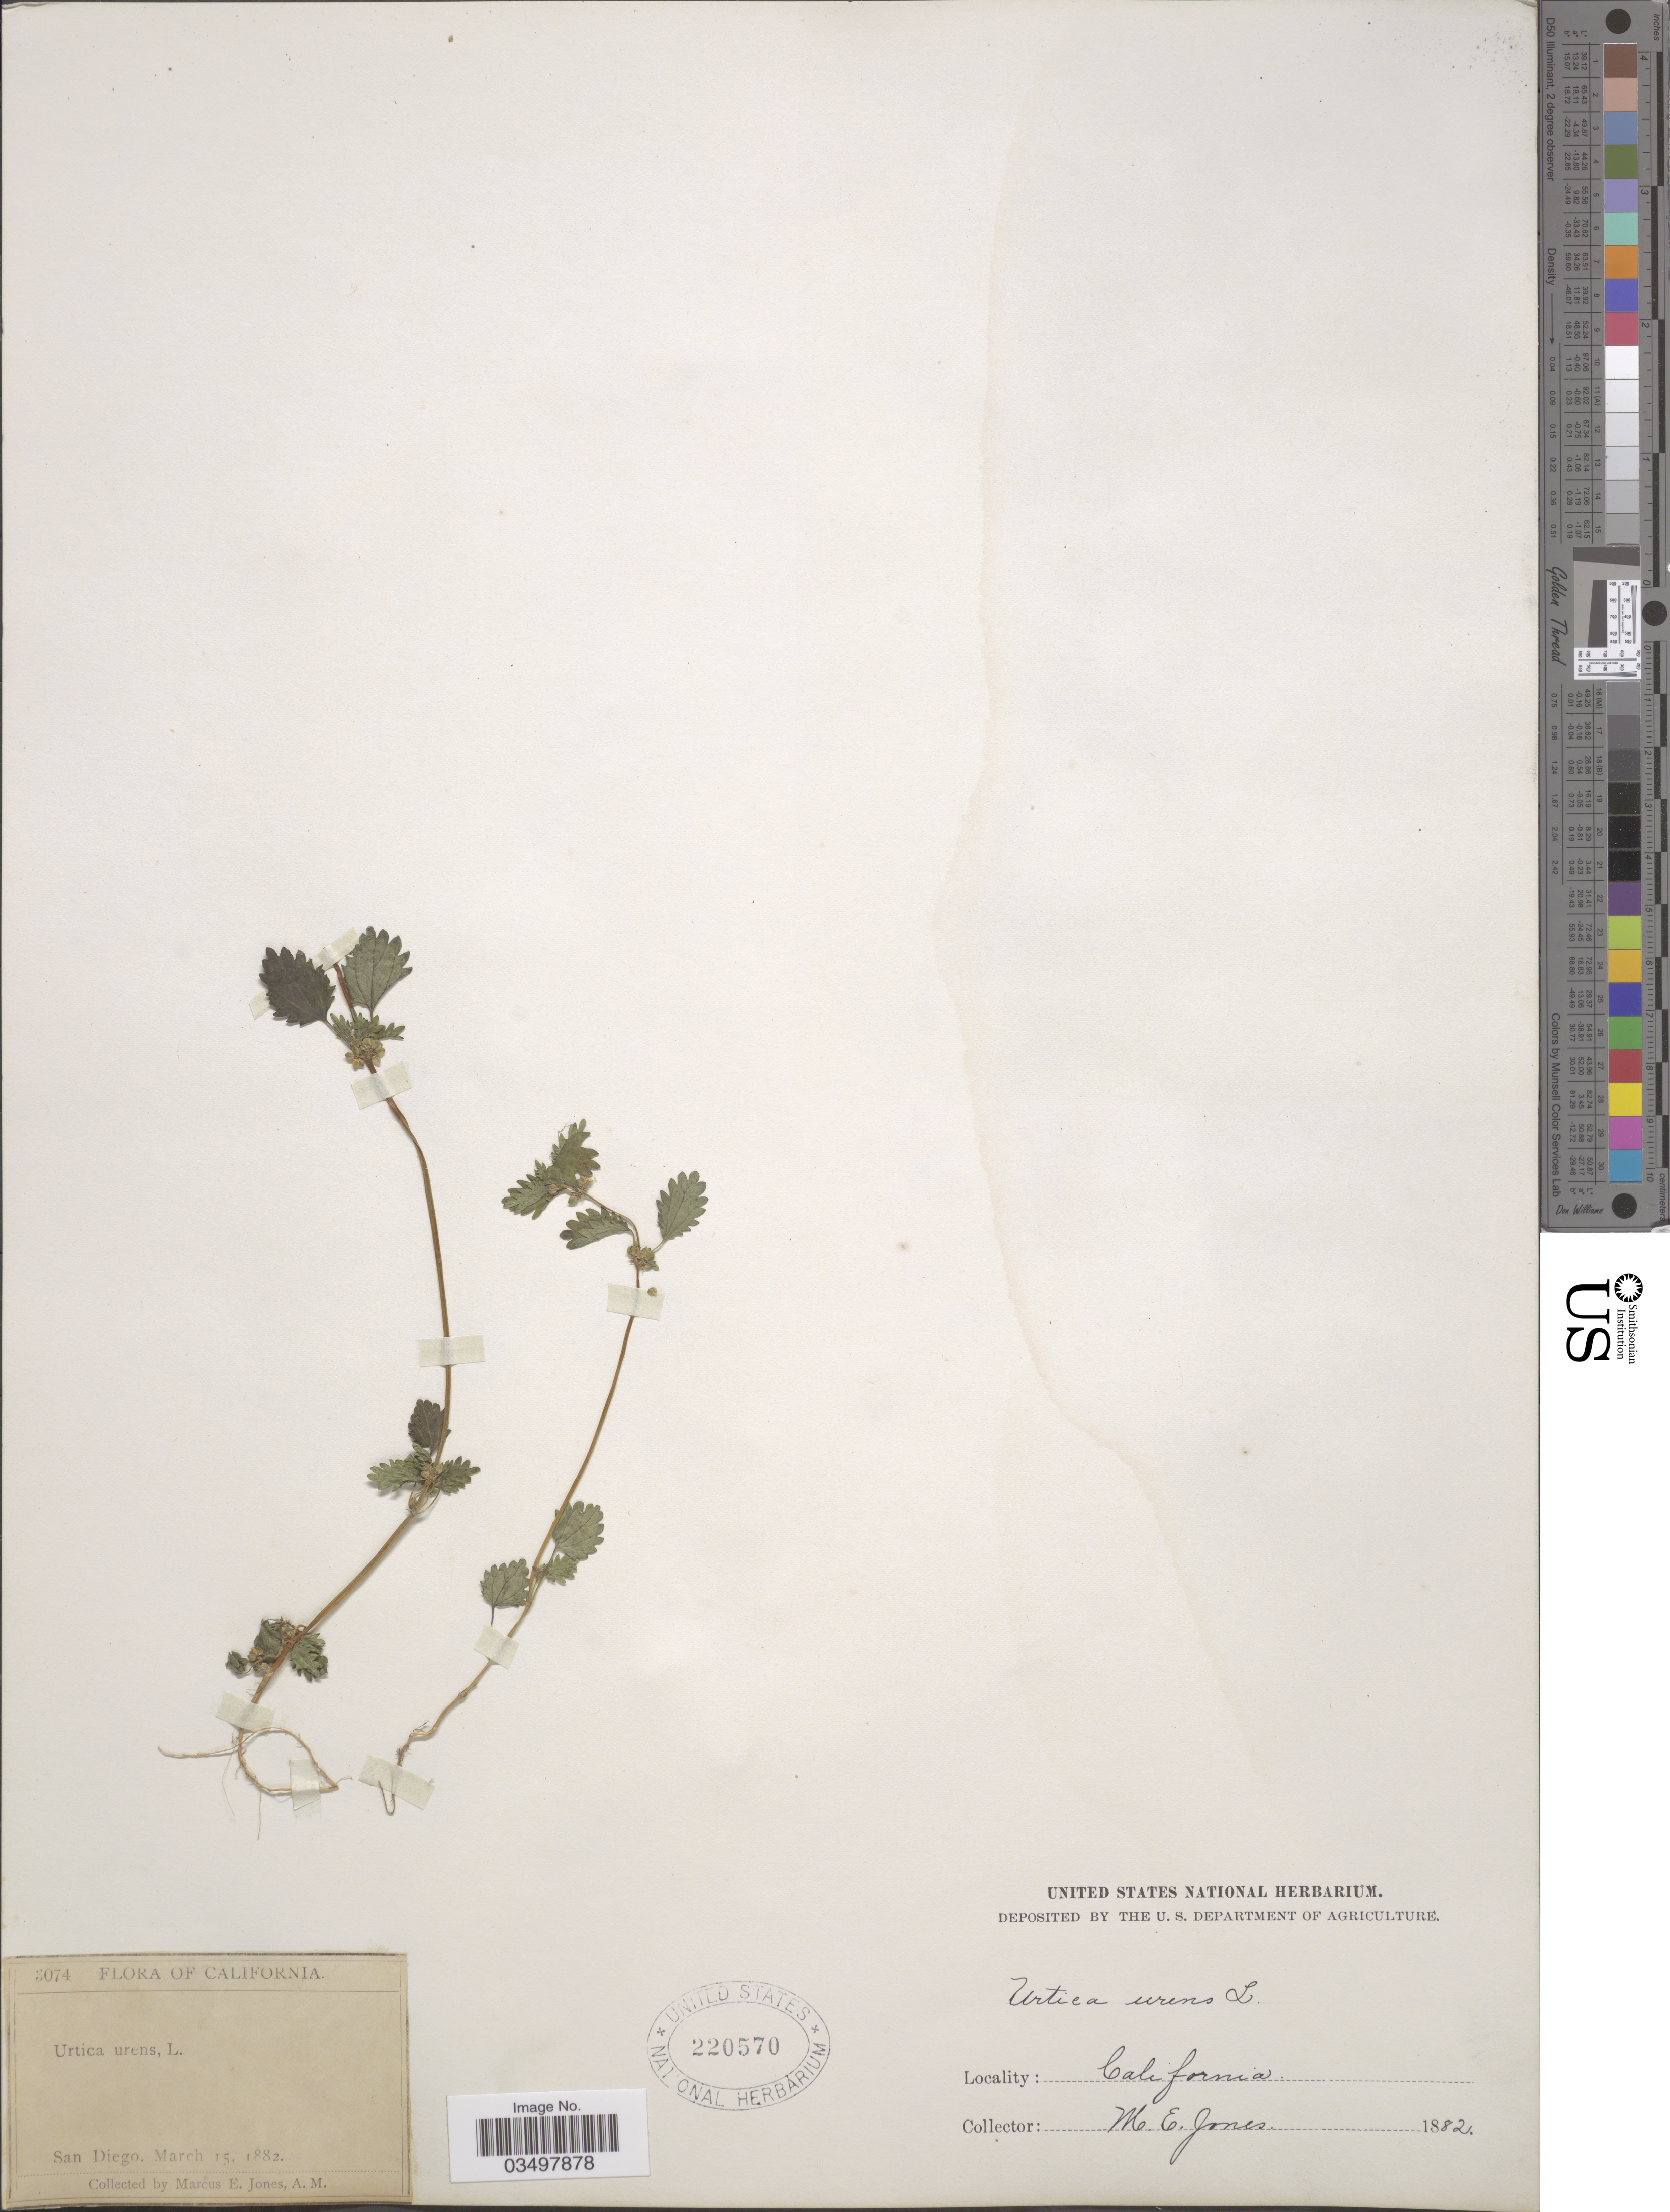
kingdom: Plantae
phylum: Tracheophyta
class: Magnoliopsida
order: Rosales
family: Urticaceae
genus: Urtica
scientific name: Urtica urens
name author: L.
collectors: M. E. Jones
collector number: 3074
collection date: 1882-03-15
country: United States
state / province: California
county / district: San Diego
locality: San Diego. California.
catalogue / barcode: US 220570